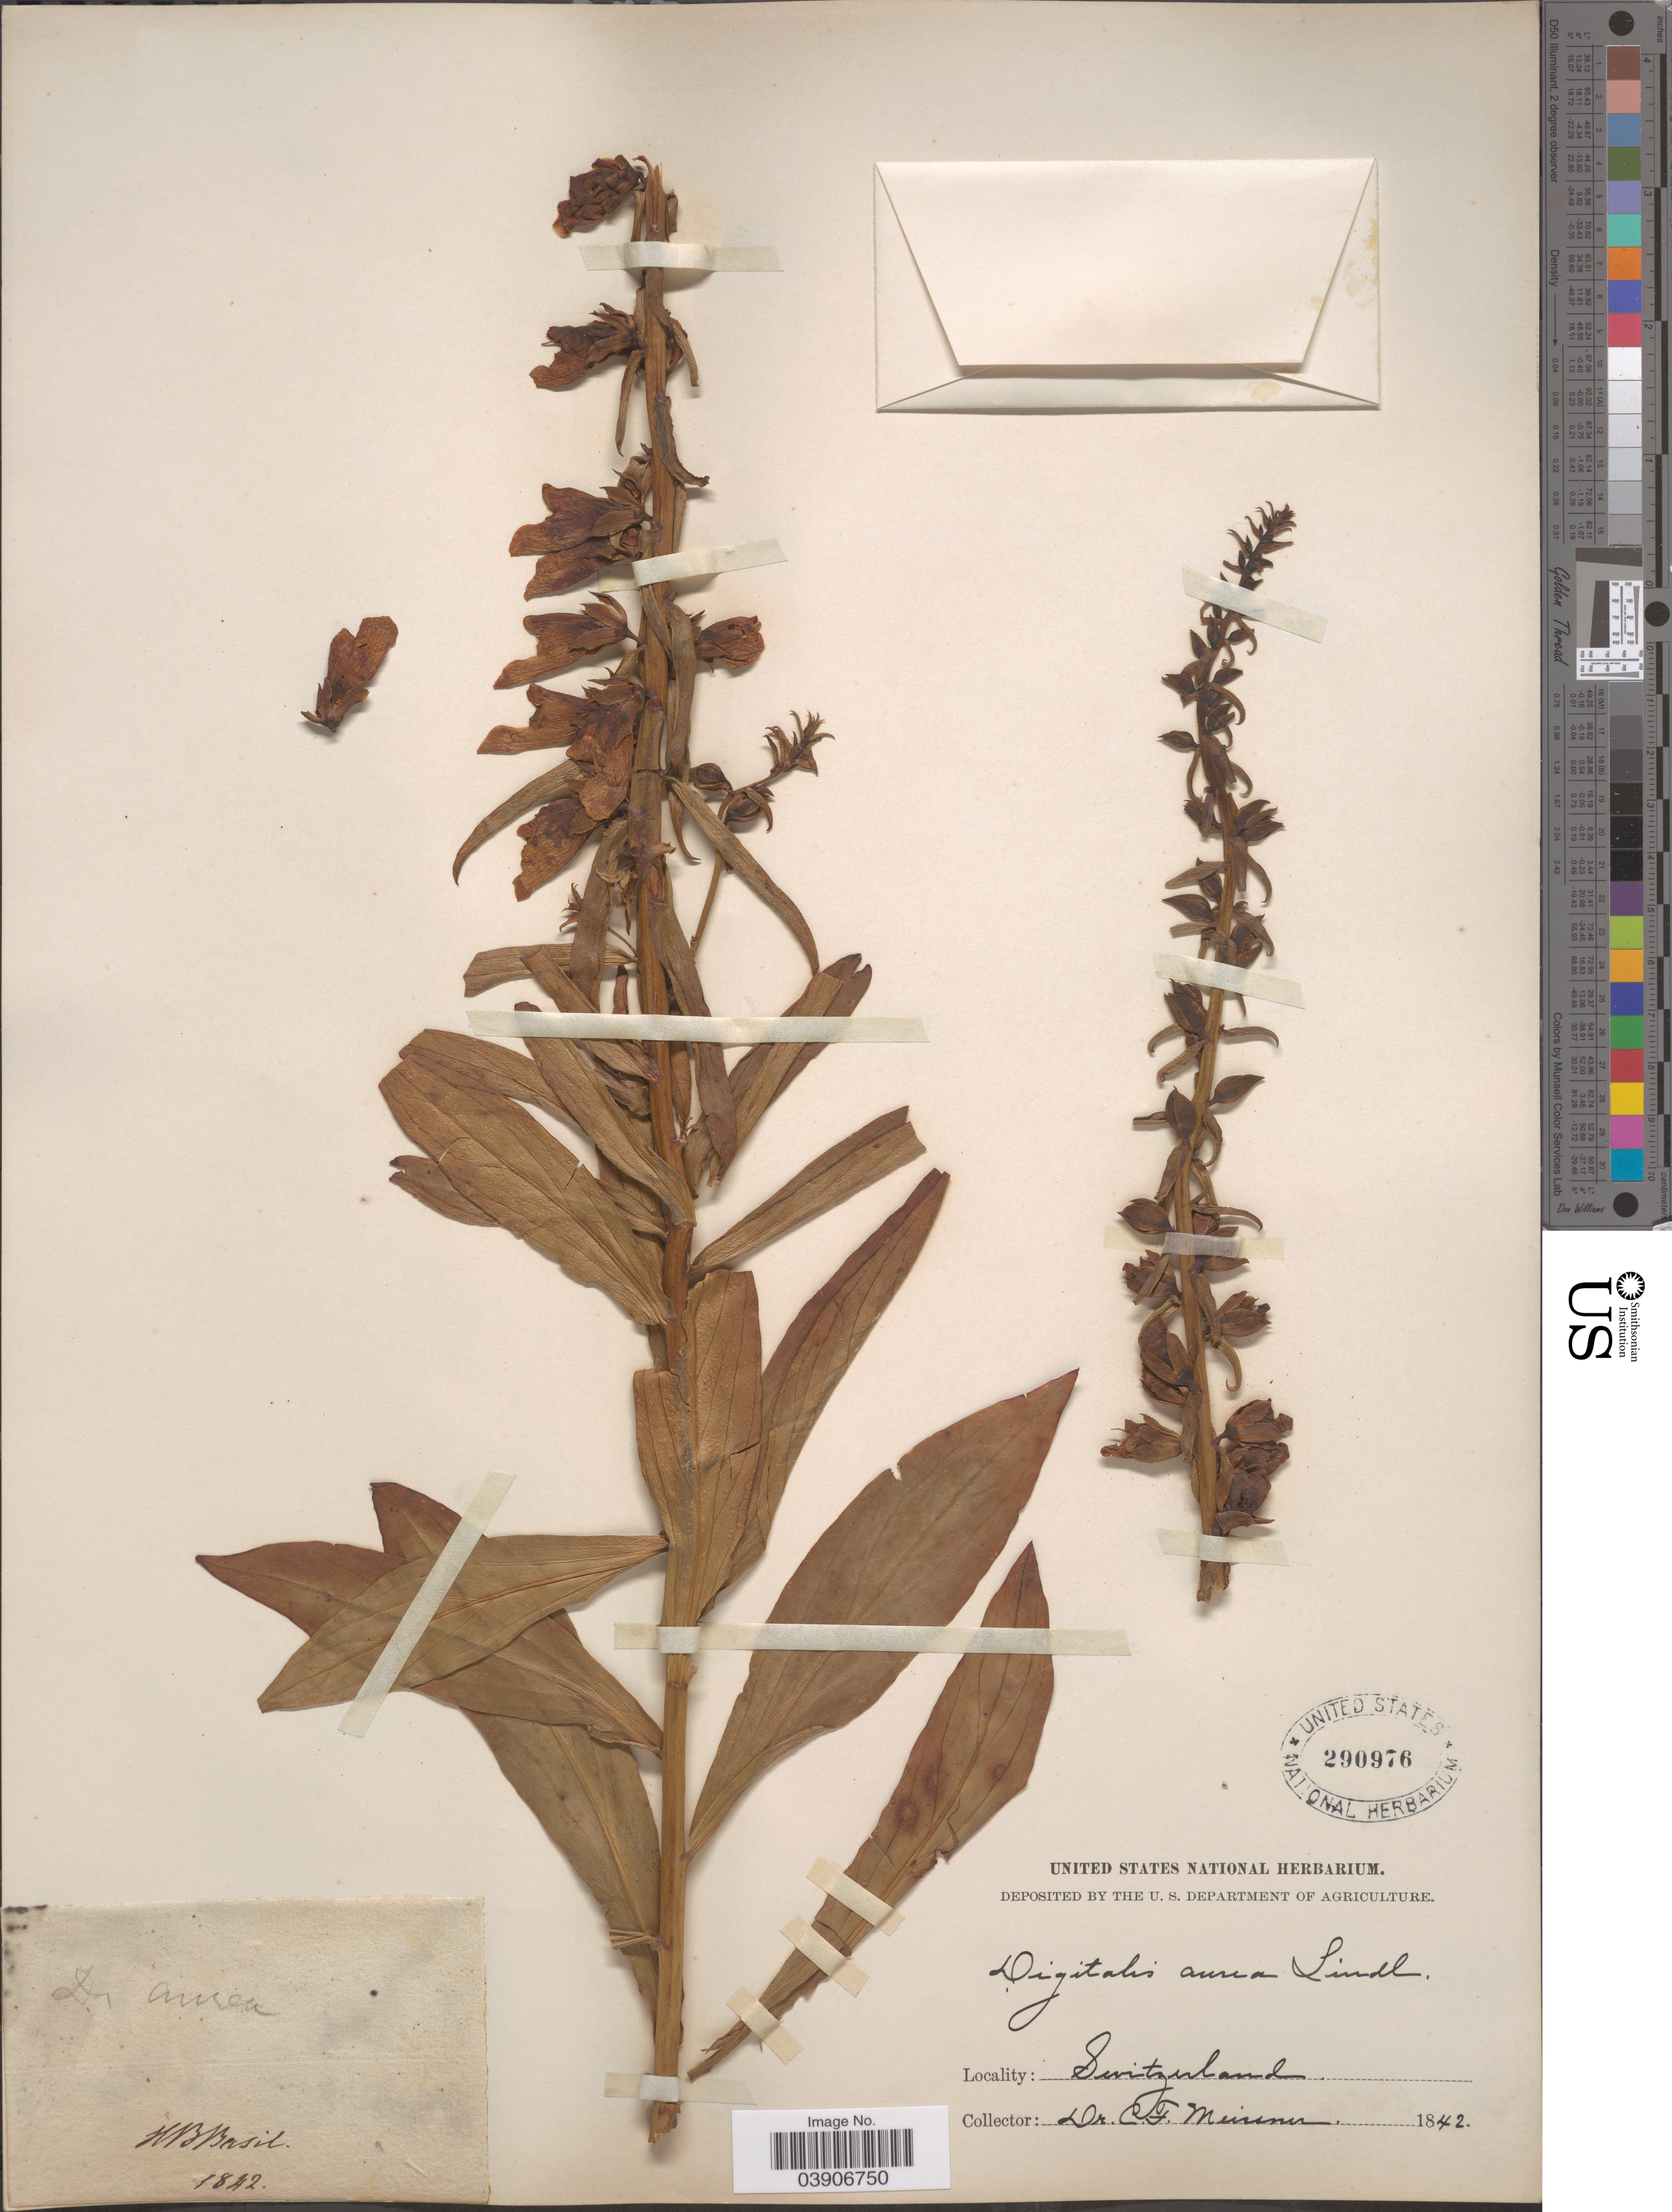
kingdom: Plantae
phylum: Tracheophyta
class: Magnoliopsida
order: Lamiales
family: Plantaginaceae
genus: Digitalis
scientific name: Digitalis aurea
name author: Desf.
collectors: C. F. W. Meissner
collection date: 1842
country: Switzerland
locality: H B Basil.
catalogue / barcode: US 290976